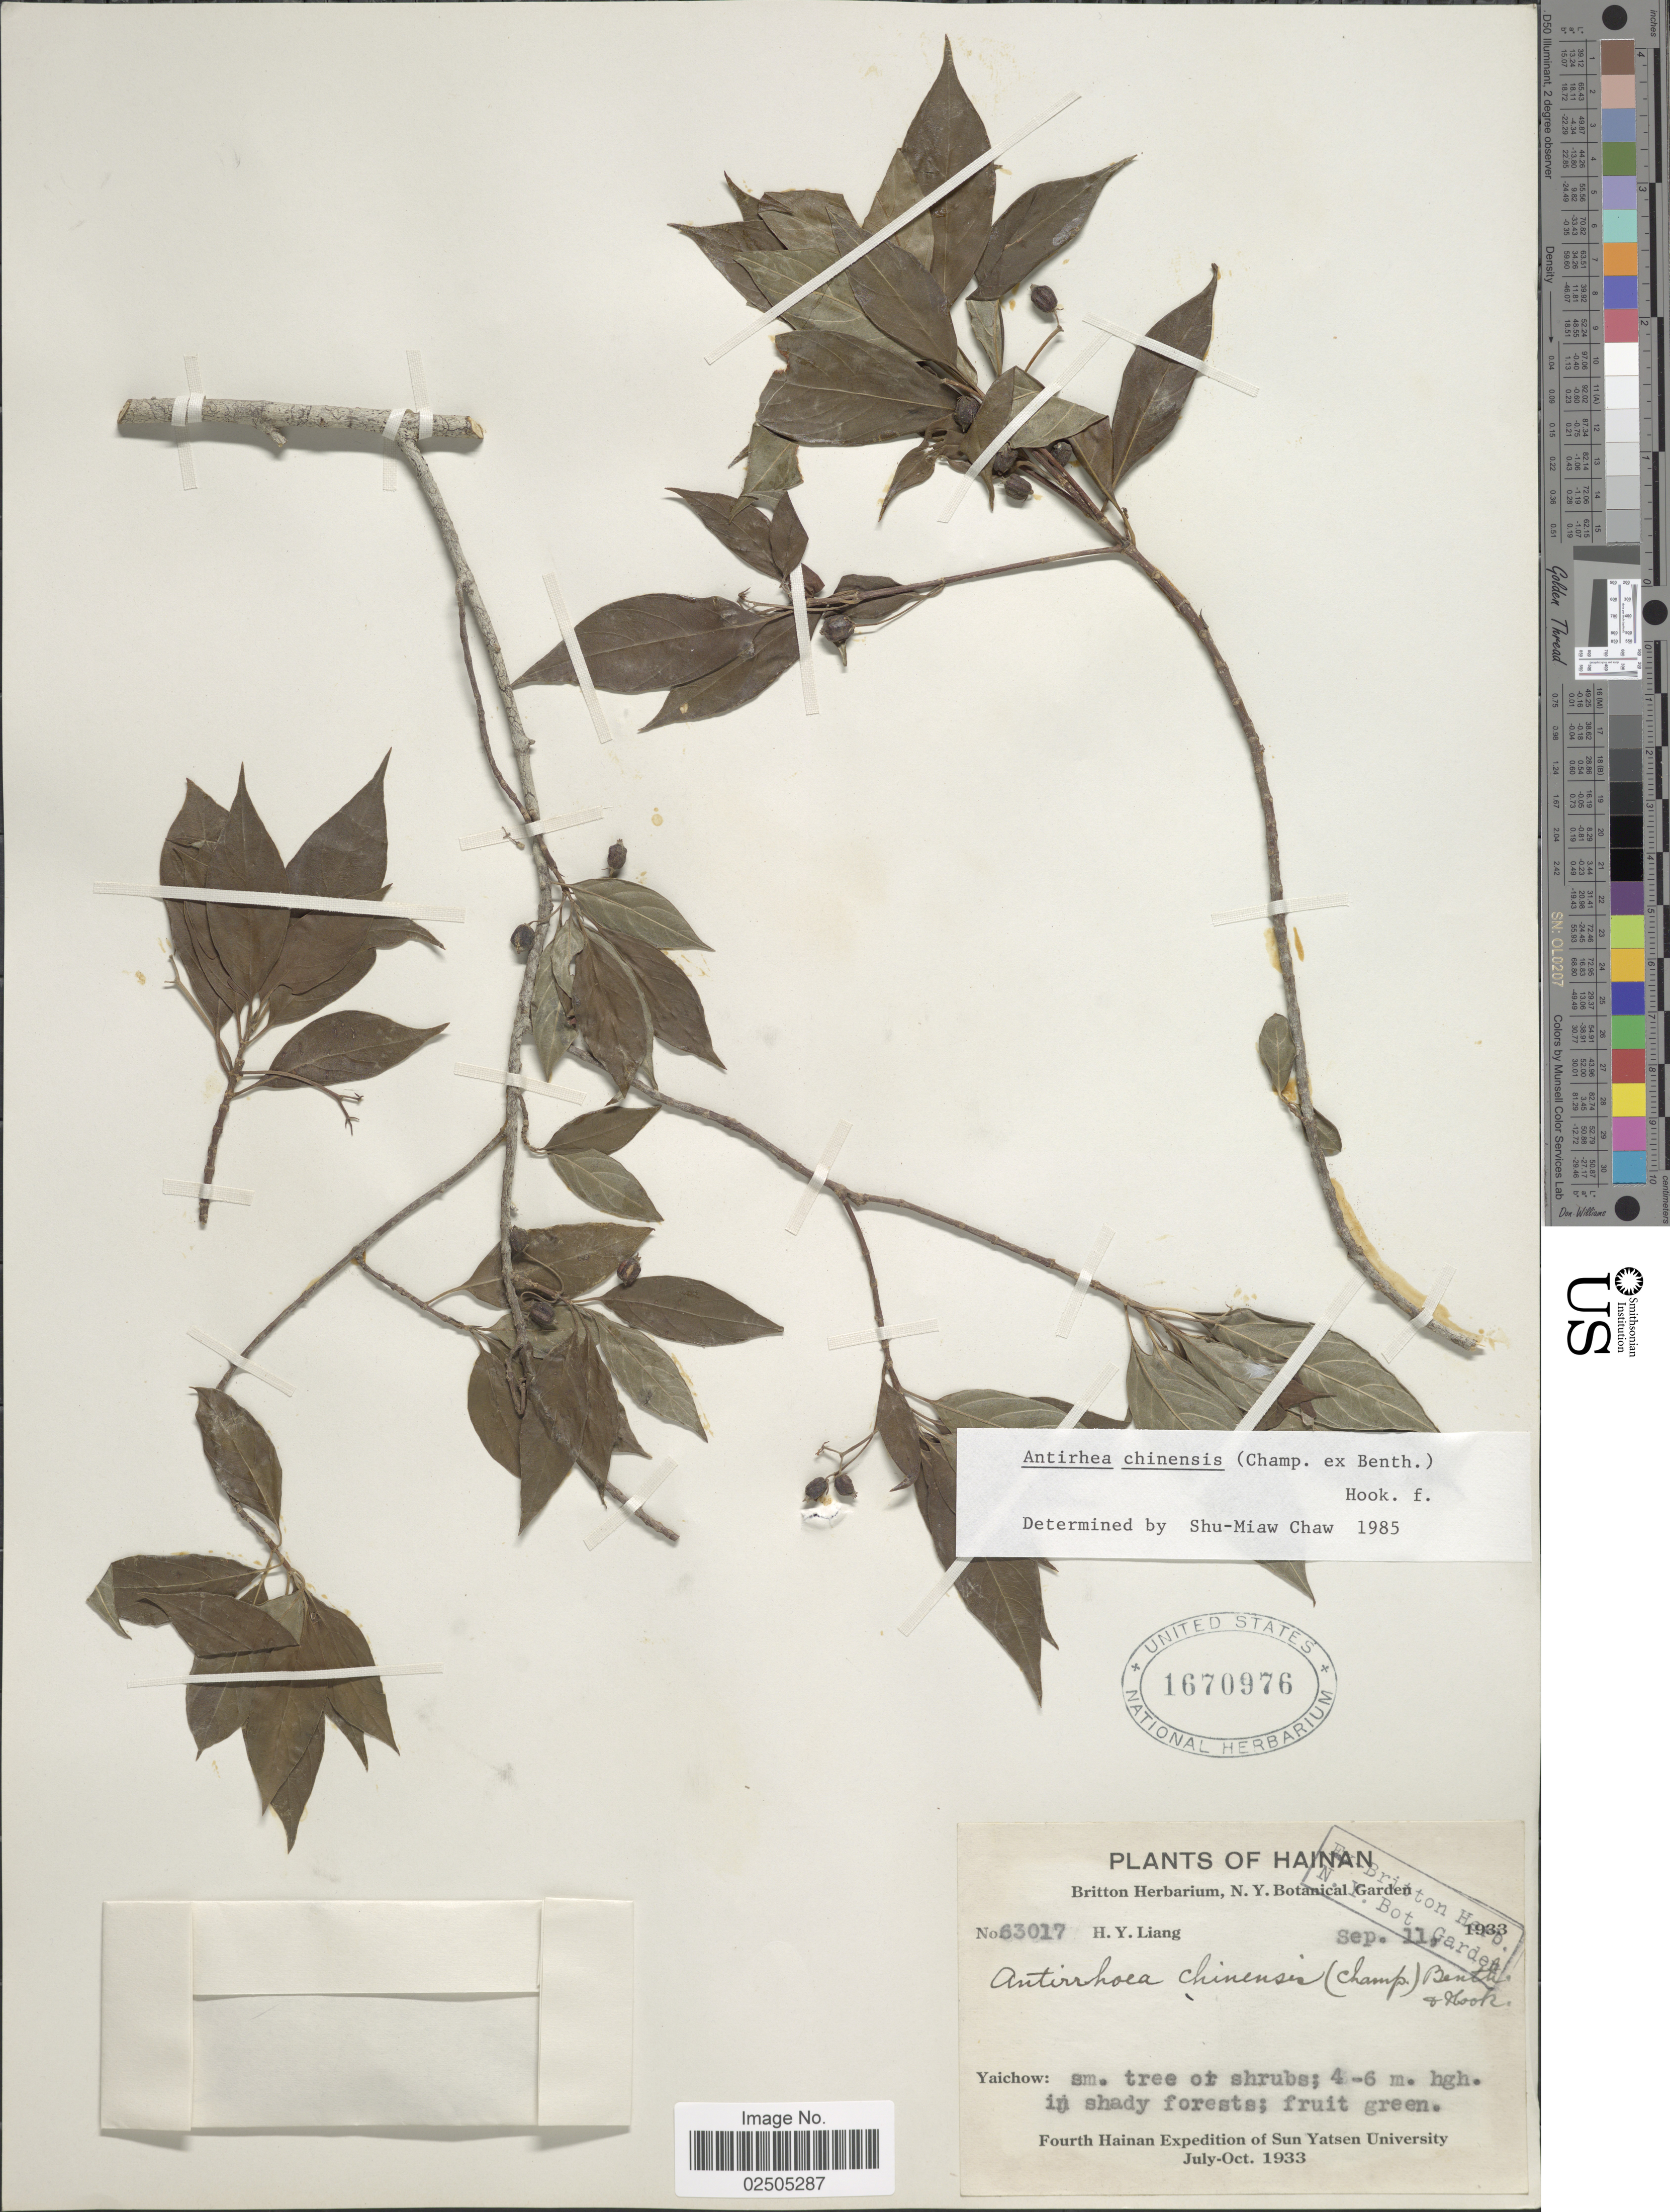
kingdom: Plantae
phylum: Tracheophyta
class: Magnoliopsida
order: Gentianales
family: Rubiaceae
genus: Antirhea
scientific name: Antirhea chinensis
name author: (Champ. ex Benth.) Benth. & Hook. f. ex F.B. Forbes & Hemsl.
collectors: H. Y. Liang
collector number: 63017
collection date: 1933-01-11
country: China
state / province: Hainan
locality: Yaichow:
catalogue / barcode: US 1670976